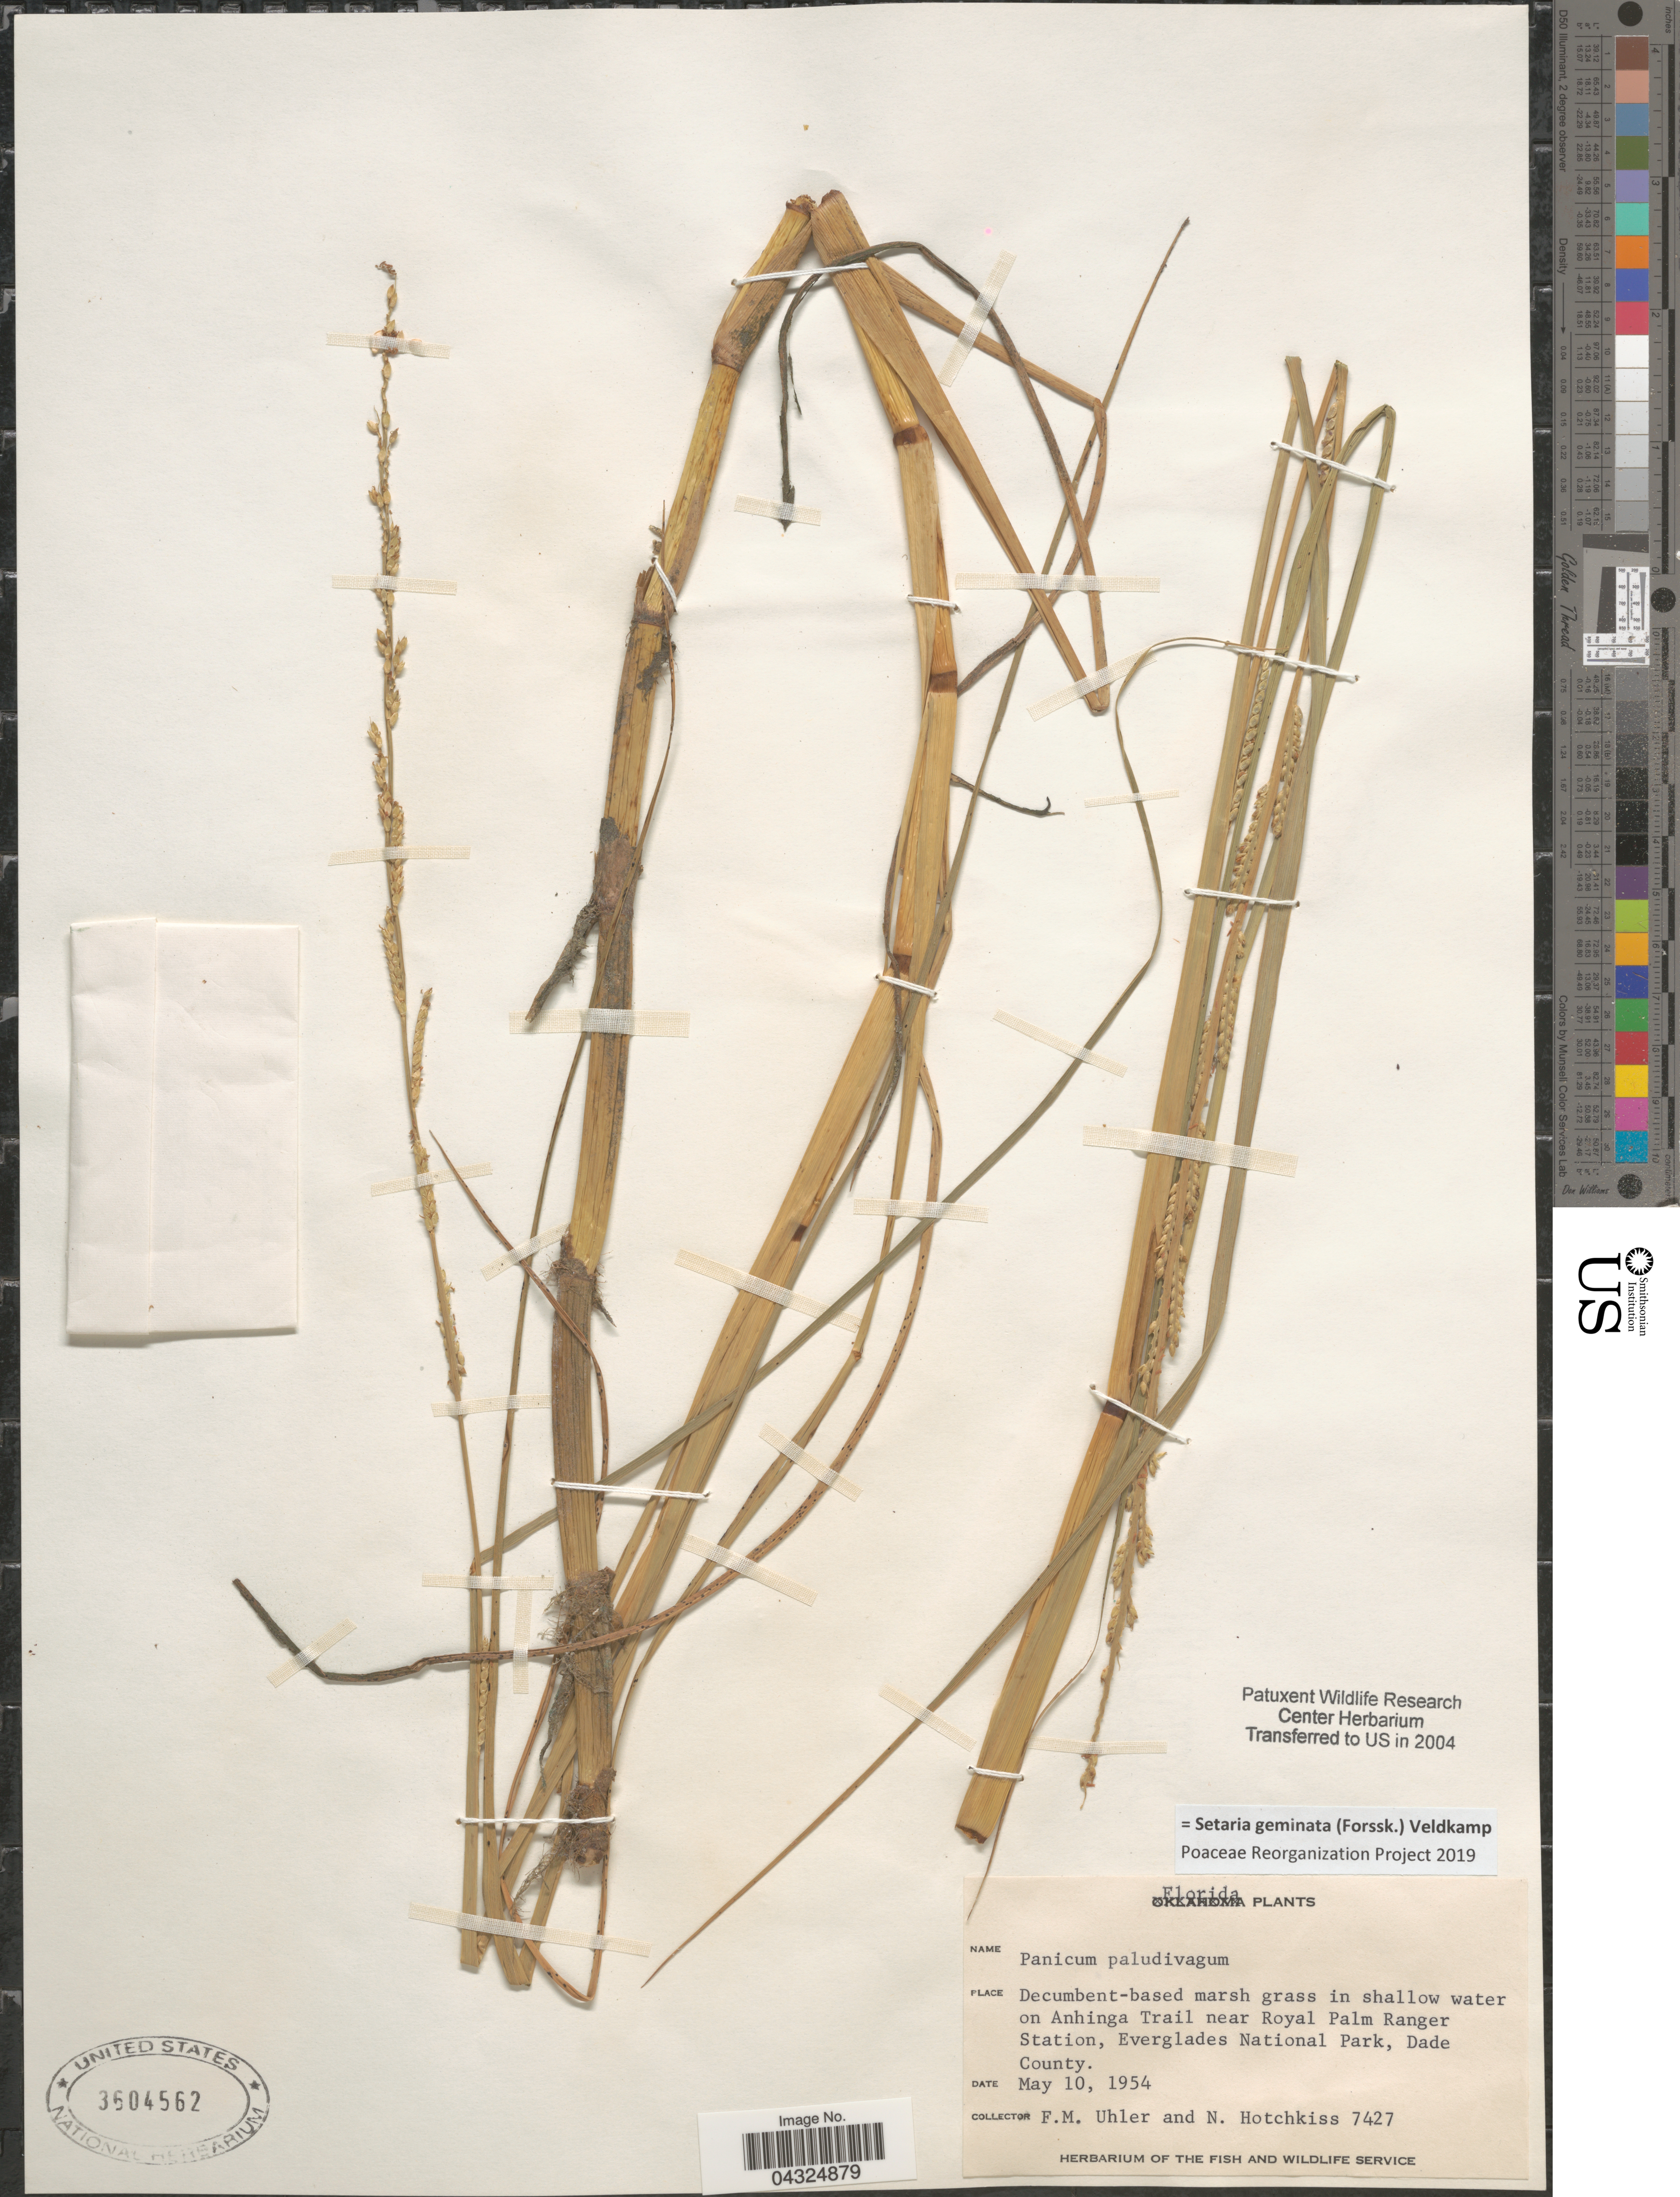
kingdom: Plantae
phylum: Tracheophyta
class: Liliopsida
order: Poales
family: Poaceae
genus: Setaria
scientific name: Setaria geminata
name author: (Forssk.) Veldkamp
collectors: F. M. Uhler & N. Hotchkiss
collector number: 7427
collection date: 1954-05-10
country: United States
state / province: Florida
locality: Decumbent-based marsh grass in shallow water on Anhinga Trail near Royal Palm Ranger Station, Everglades National Park, Dade County.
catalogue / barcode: US 3604562